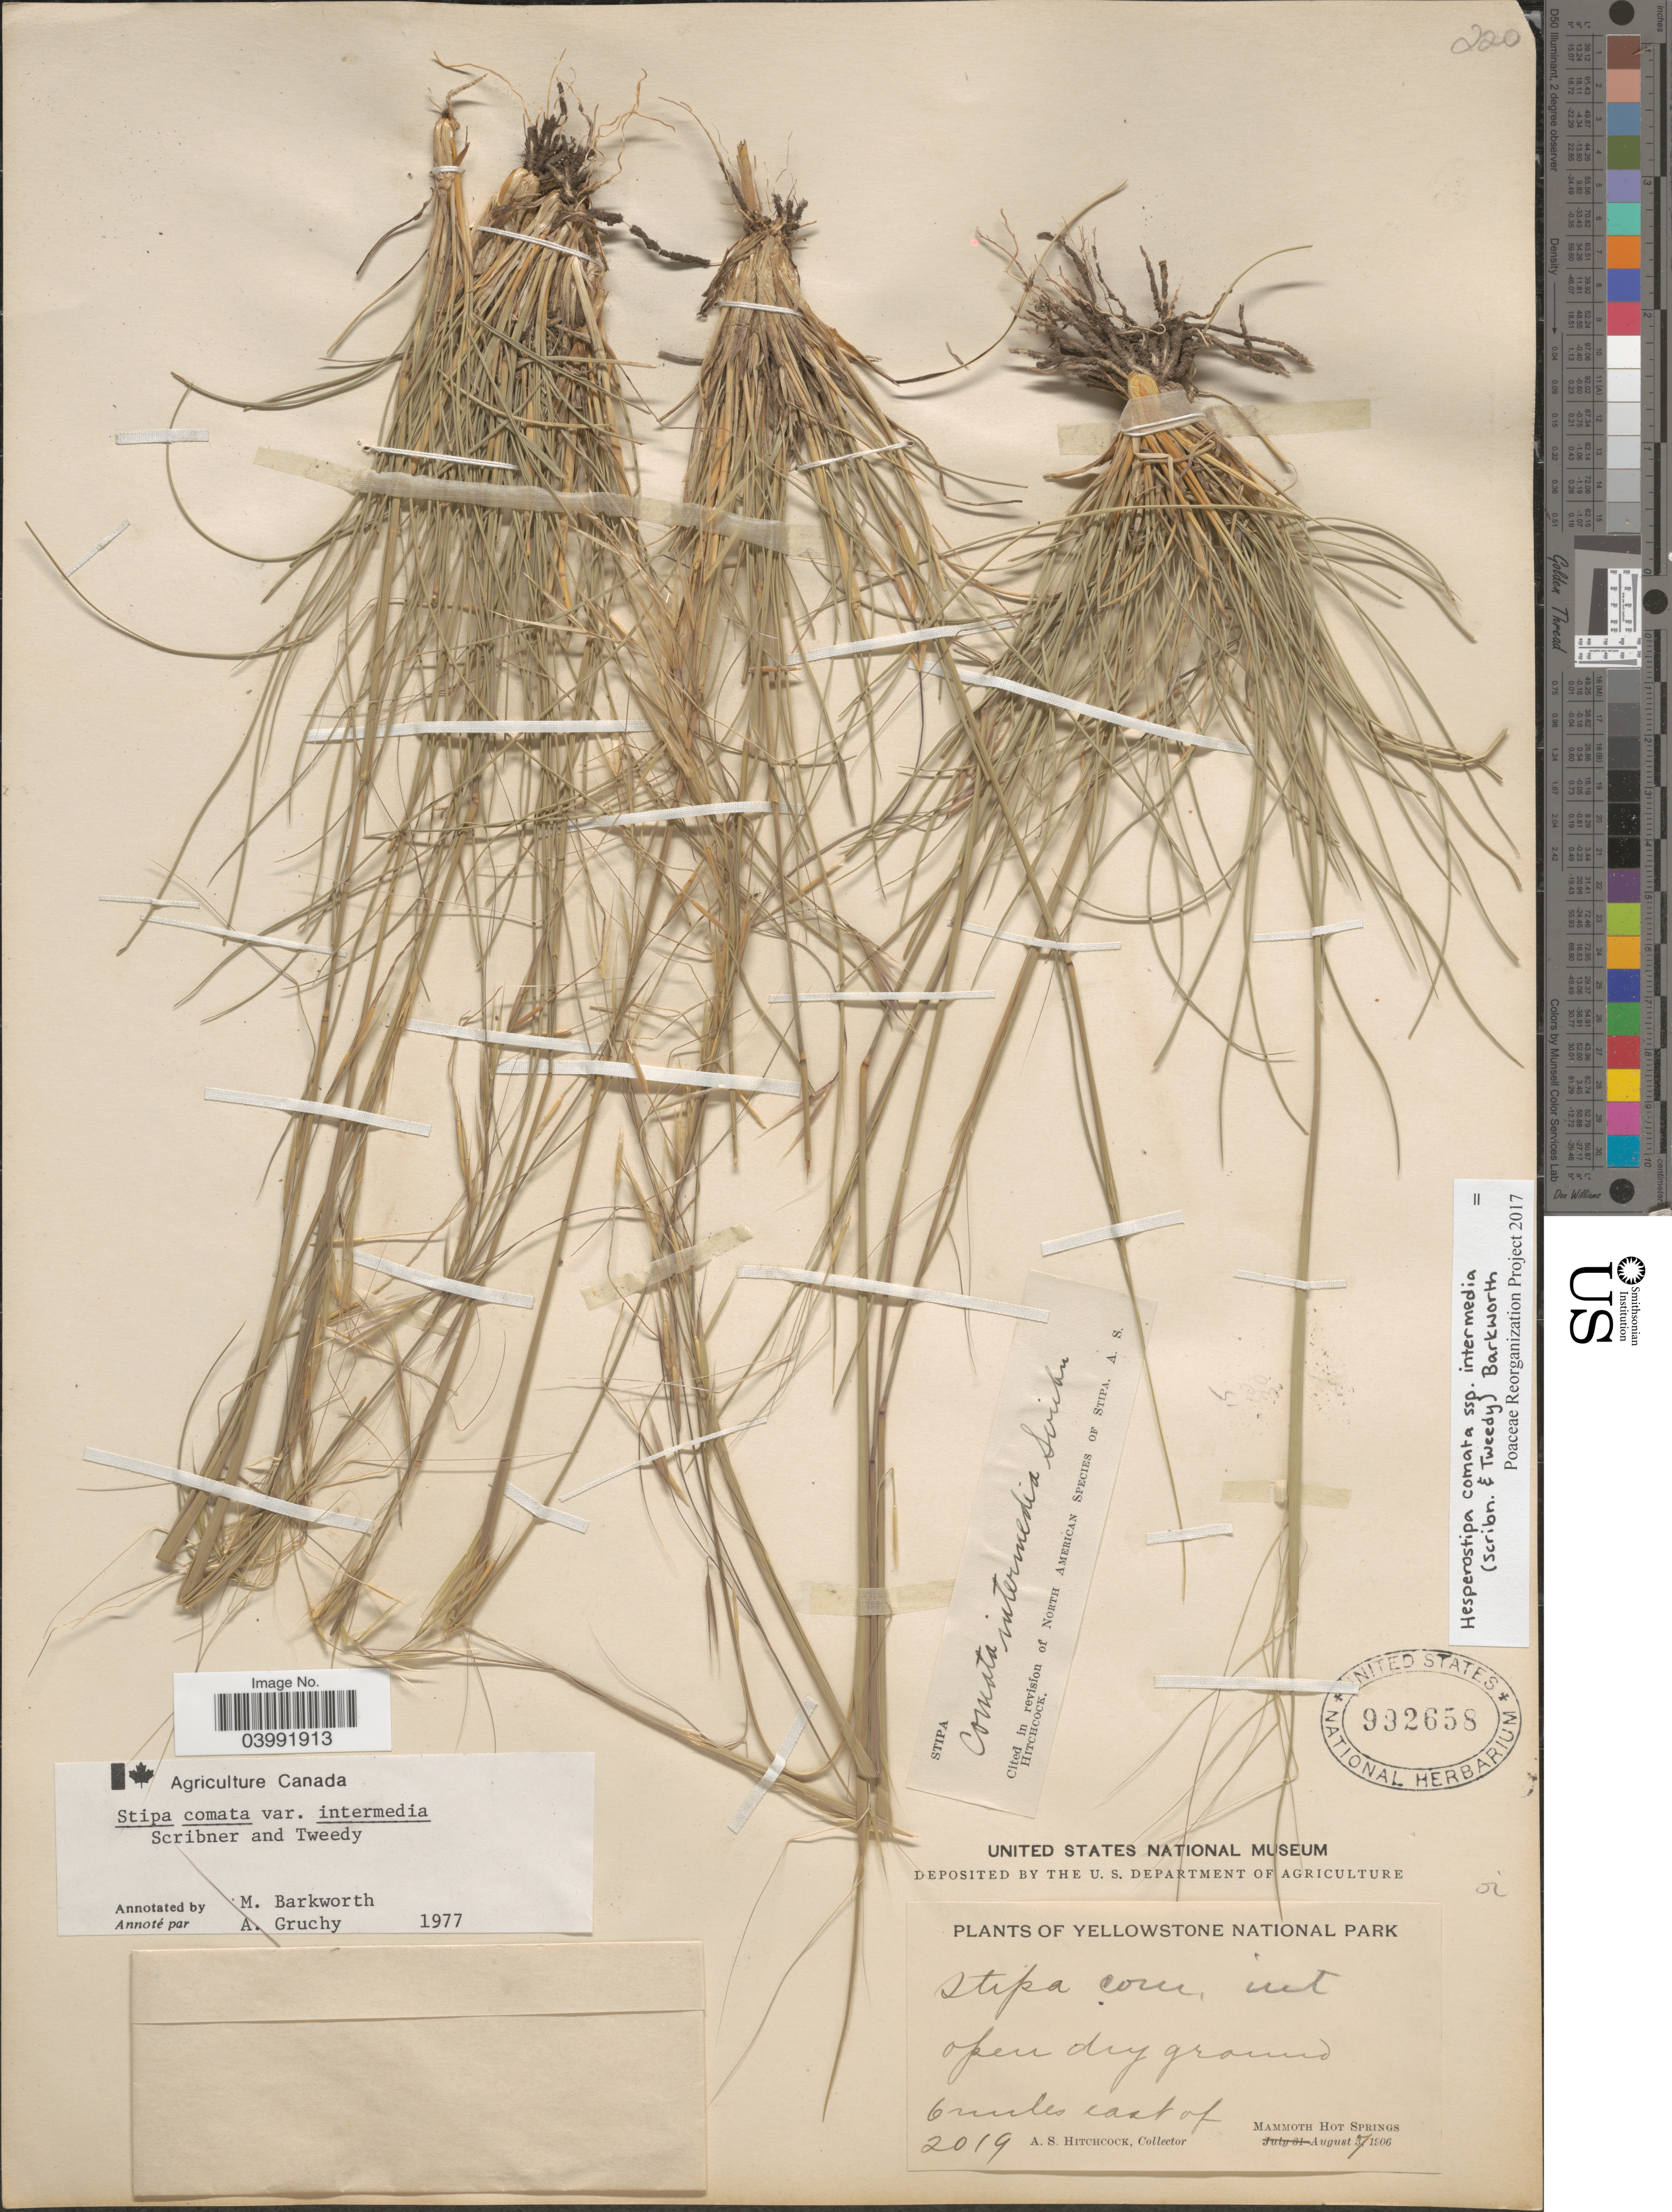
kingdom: Plantae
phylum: Tracheophyta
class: Liliopsida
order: Poales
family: Poaceae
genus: Hesperostipa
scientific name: Hesperostipa comata subsp. intermedia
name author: (Scribn. & Tweedy) Barkworth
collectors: A. S. Hitchcock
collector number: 2019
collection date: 1906-08-07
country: United States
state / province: Wyoming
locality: Yellowstone National Park. Open dry ground 6 miles east of Mammoth Hot Springs.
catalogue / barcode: US 992658